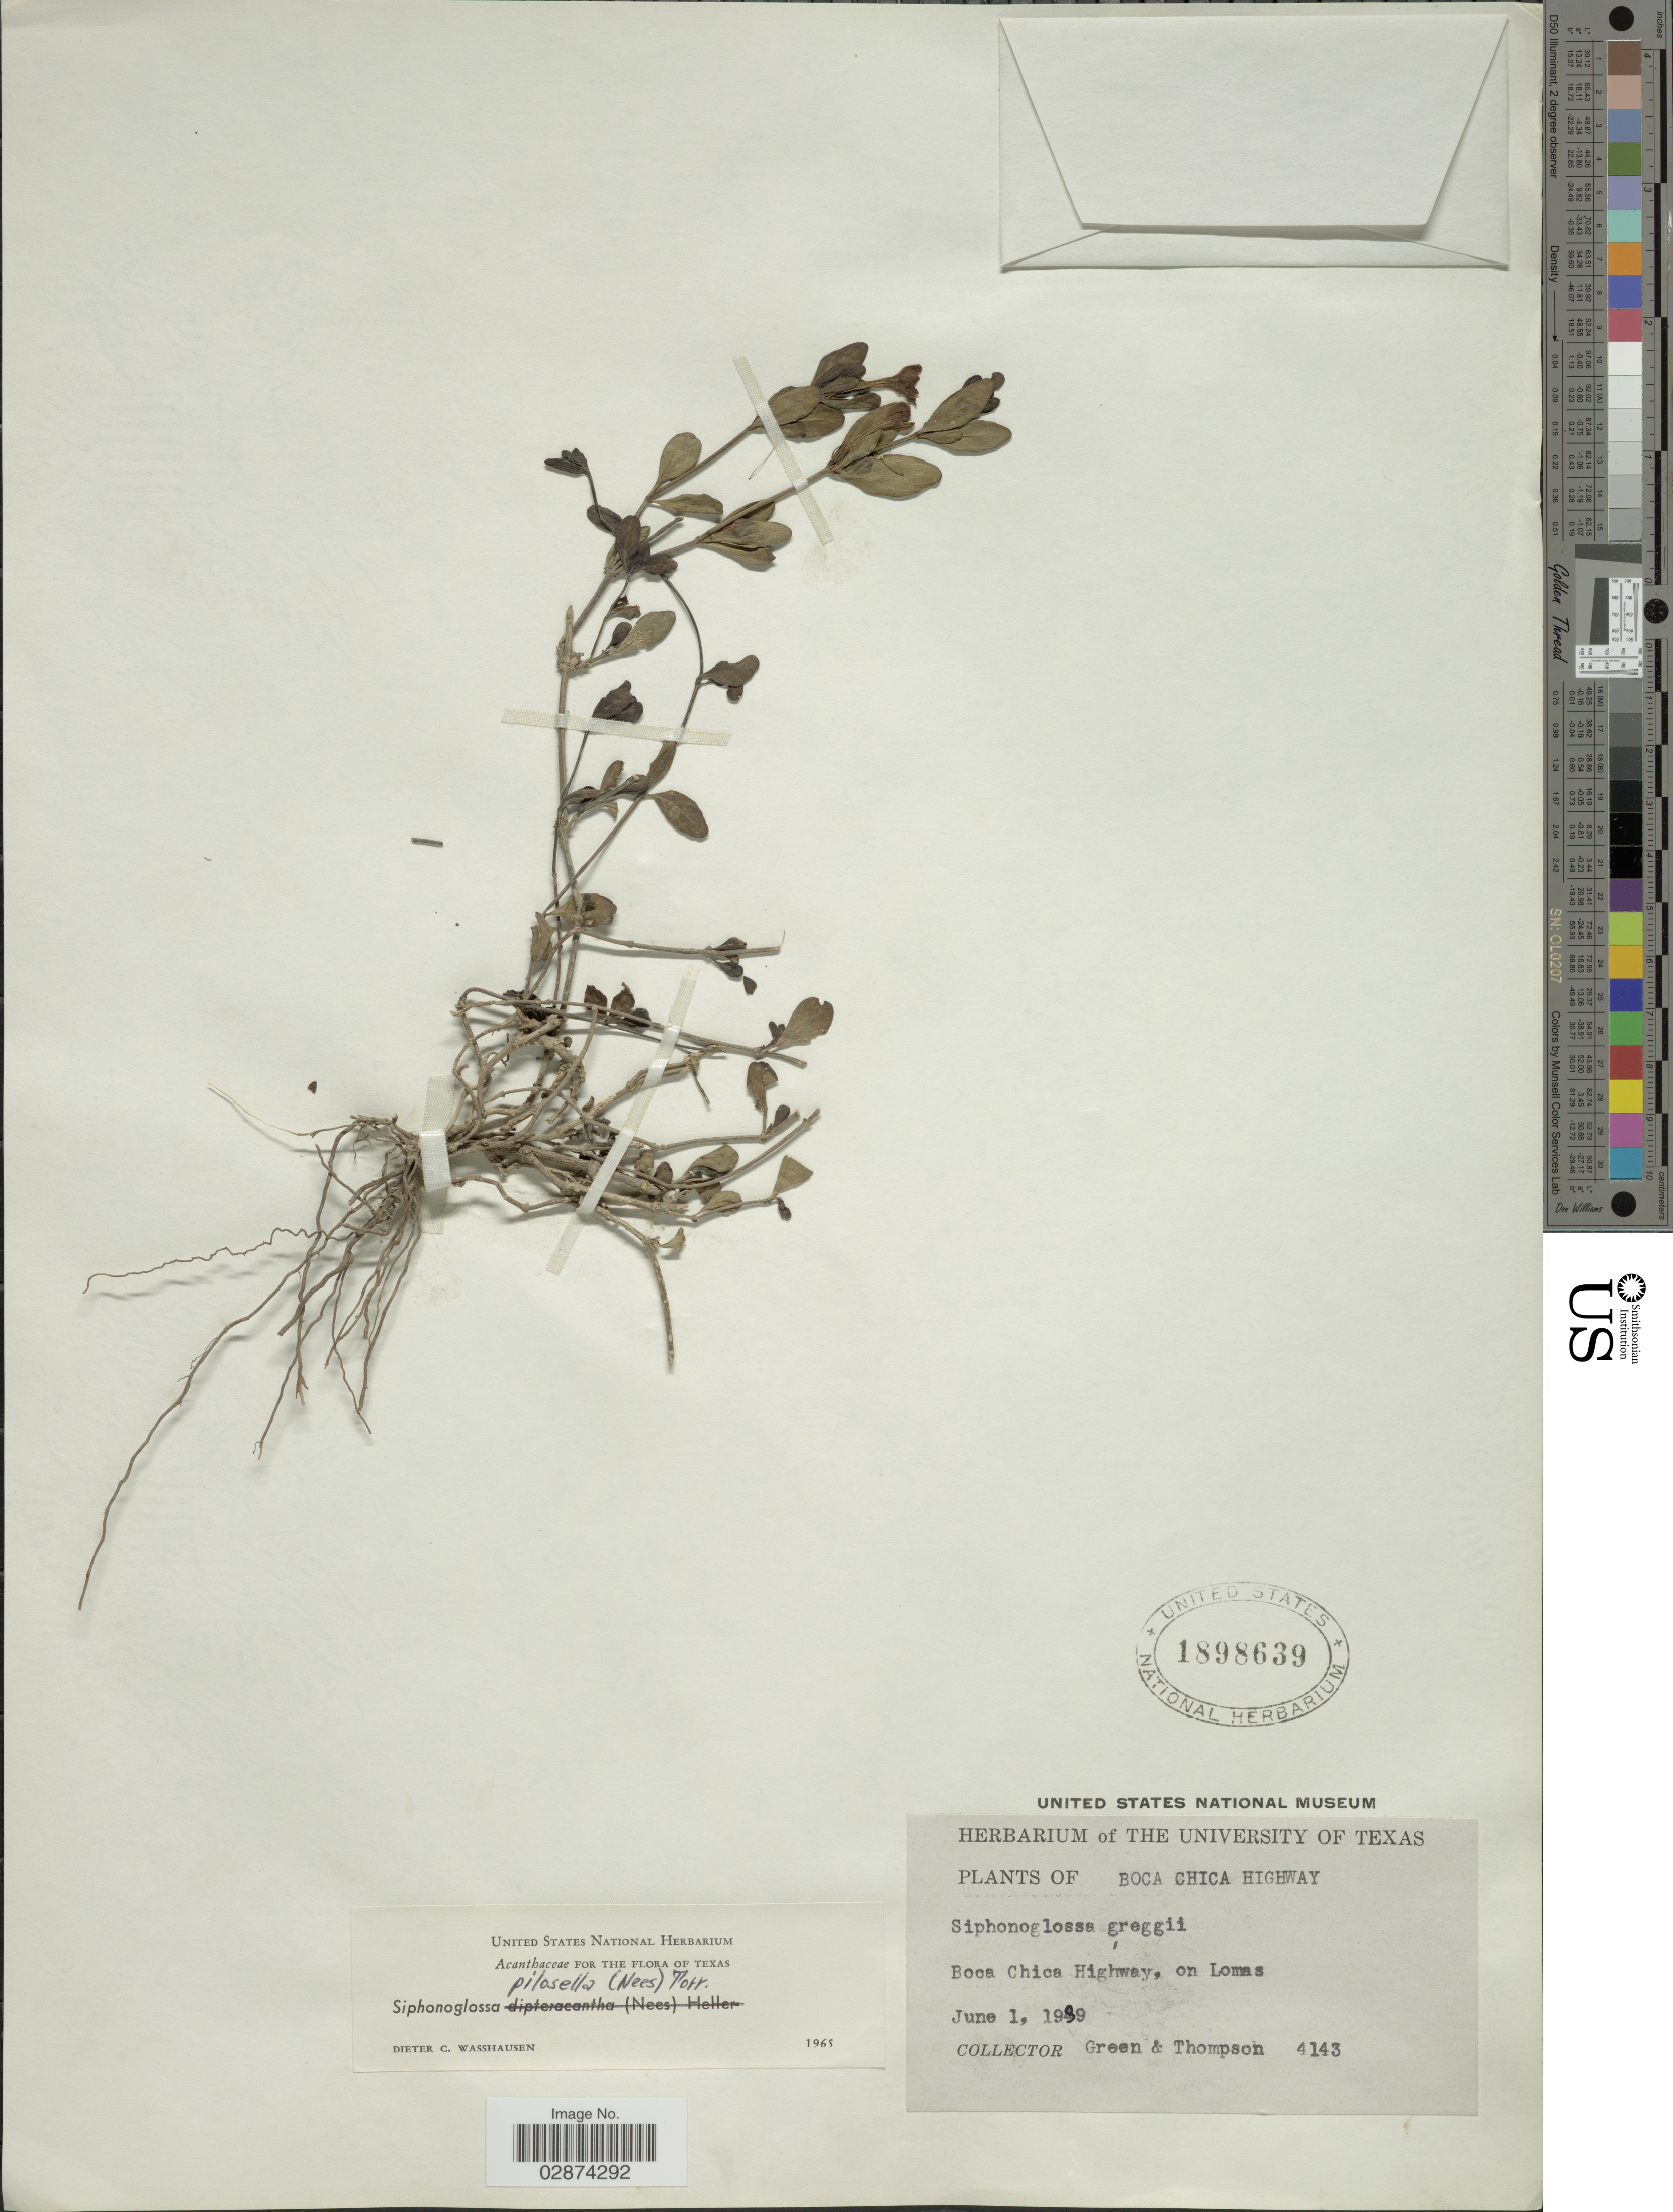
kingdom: Plantae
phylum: Tracheophyta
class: Magnoliopsida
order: Lamiales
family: Acanthaceae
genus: Justicia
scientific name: Justicia pilosella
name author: (Nees) Hilsenb.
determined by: Fisher, Amanda, (LOB), California State University, Long Beach (UNITED STATES)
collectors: -. Green & Thompson, --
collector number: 4143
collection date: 1989-06-01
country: United States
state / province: Texas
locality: Boca Chica Highway, on Lomas.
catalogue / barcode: US 1898639